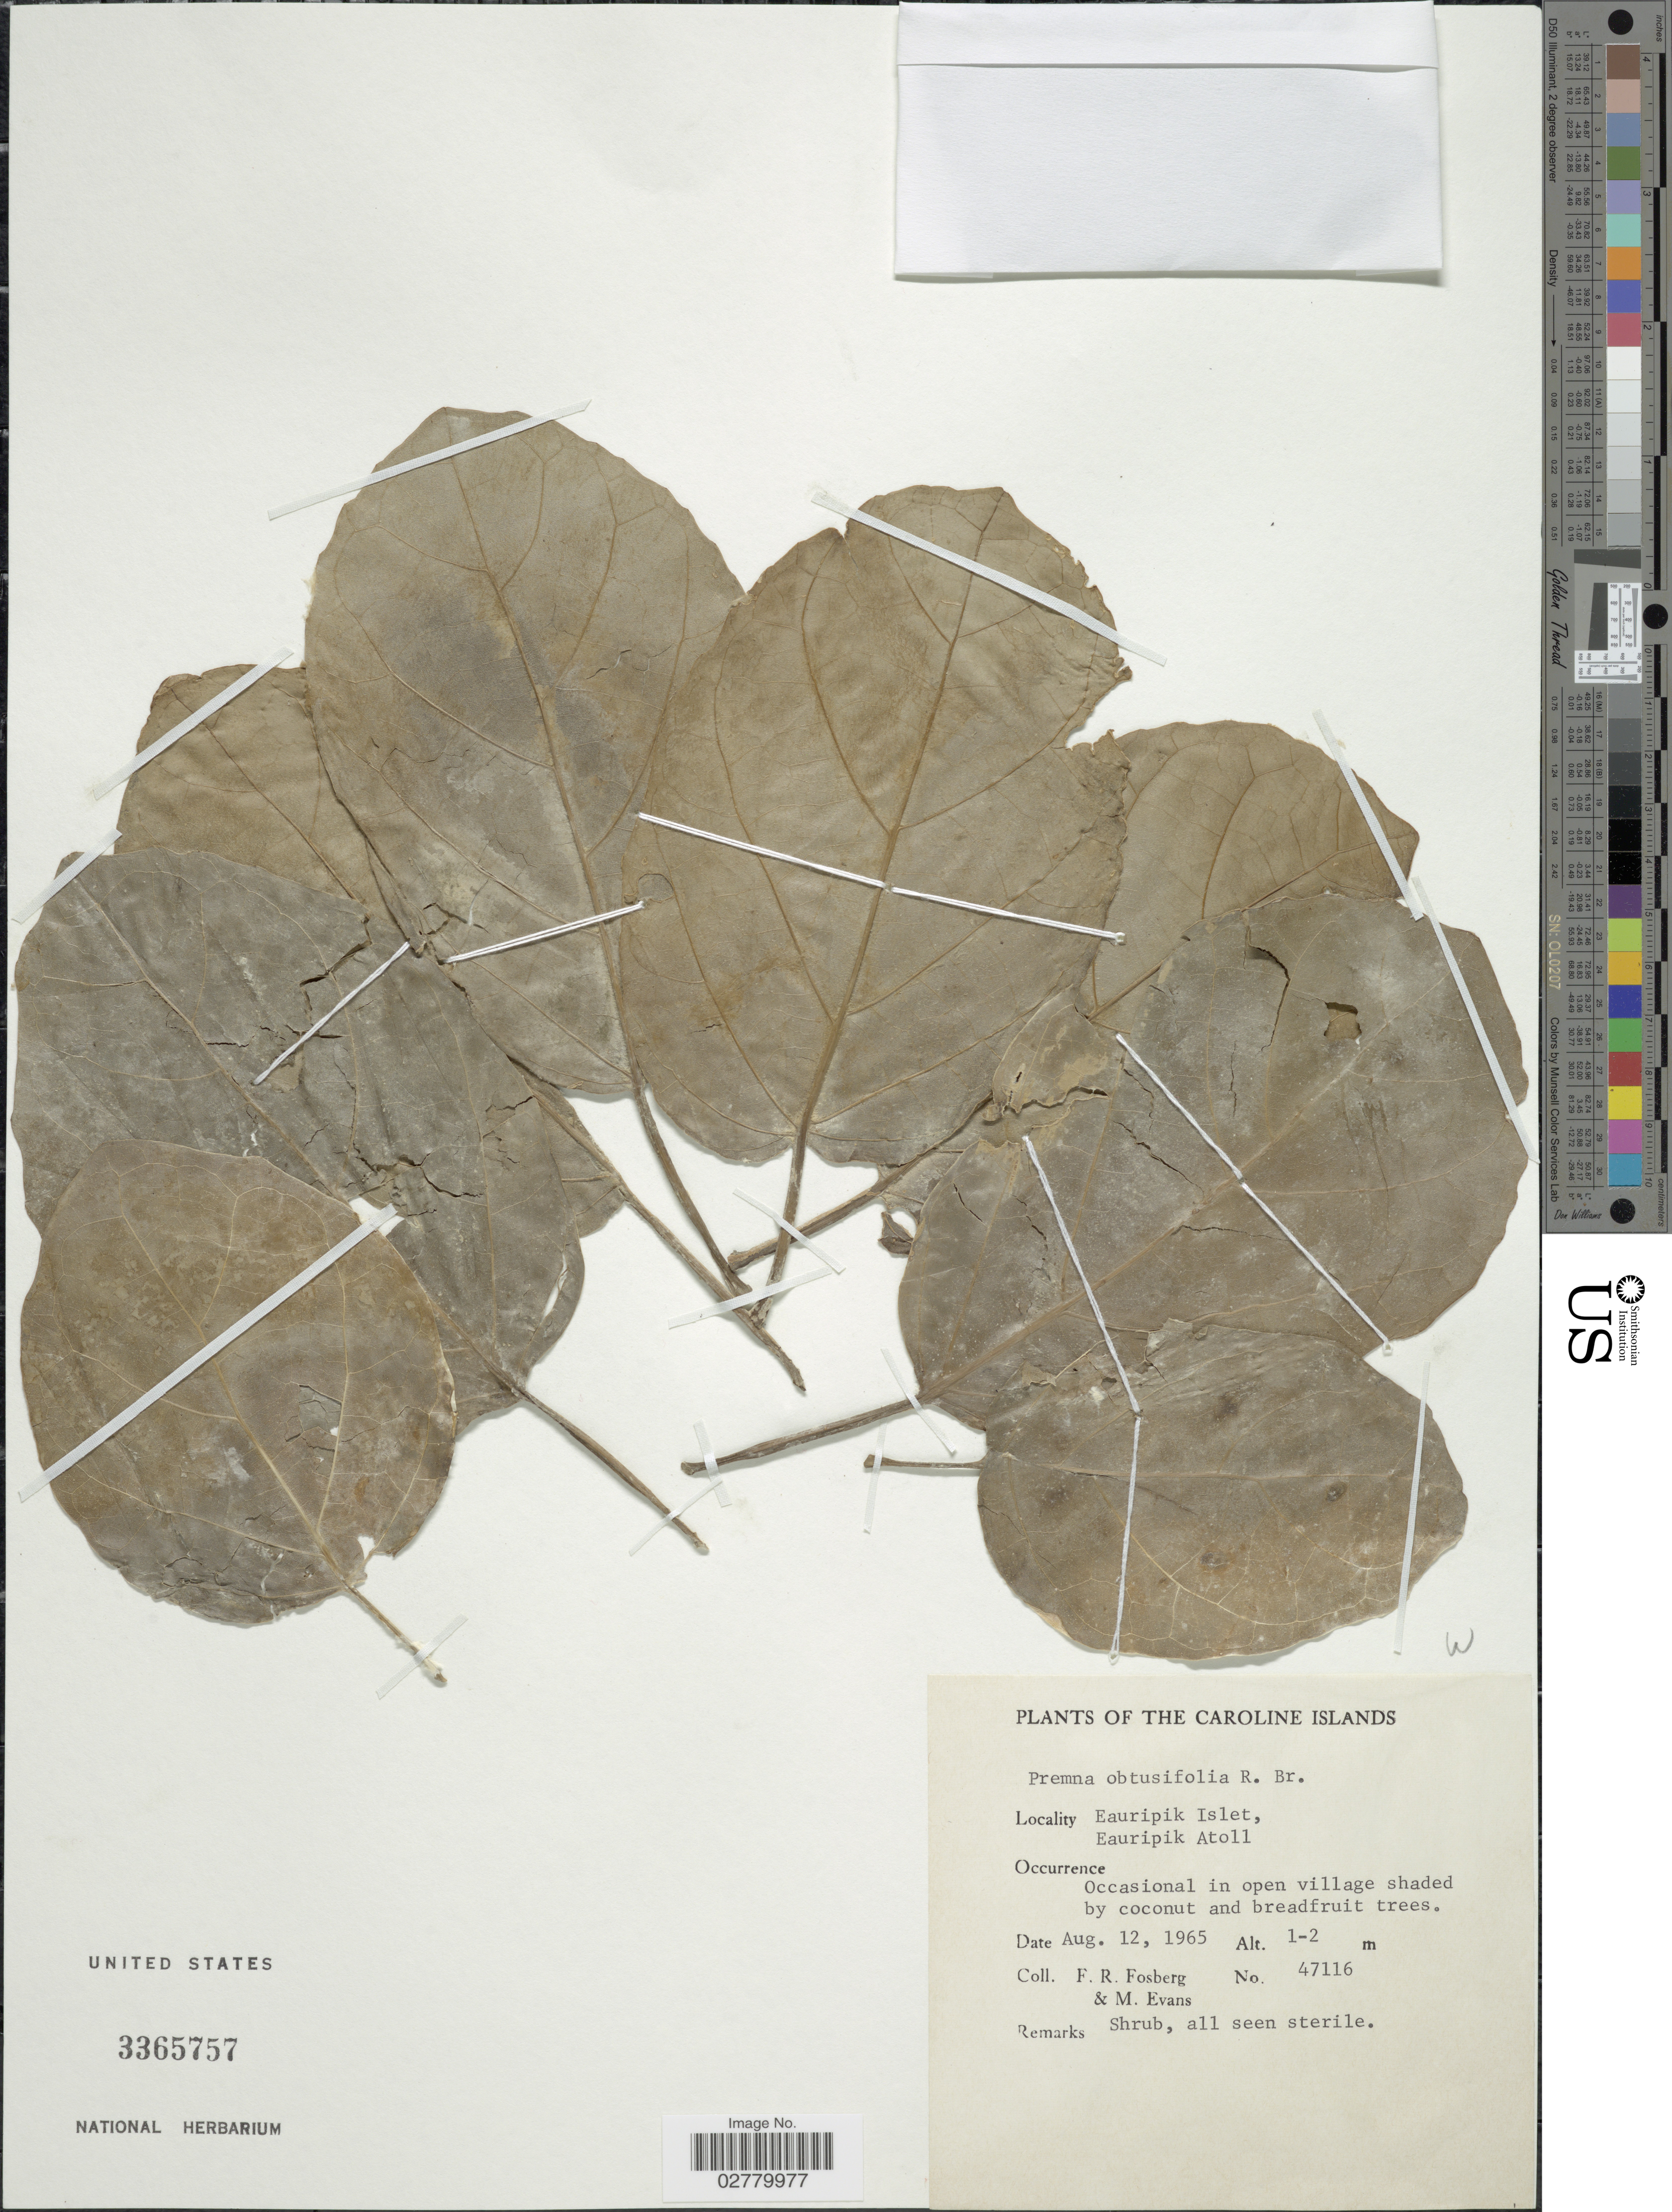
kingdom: Plantae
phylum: Tracheophyta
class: Magnoliopsida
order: Lamiales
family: Lamiaceae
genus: Premna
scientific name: Premna obtusifolia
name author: R. Br.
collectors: F. R. Fosberg & M. Evans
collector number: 47116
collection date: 1965-08-12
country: Micronesia, Federated States of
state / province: Yap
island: Eauripik Atoll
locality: The Caroline Islands. Eauripik Islet, Eauripik Atoll.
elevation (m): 1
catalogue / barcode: US 3365757